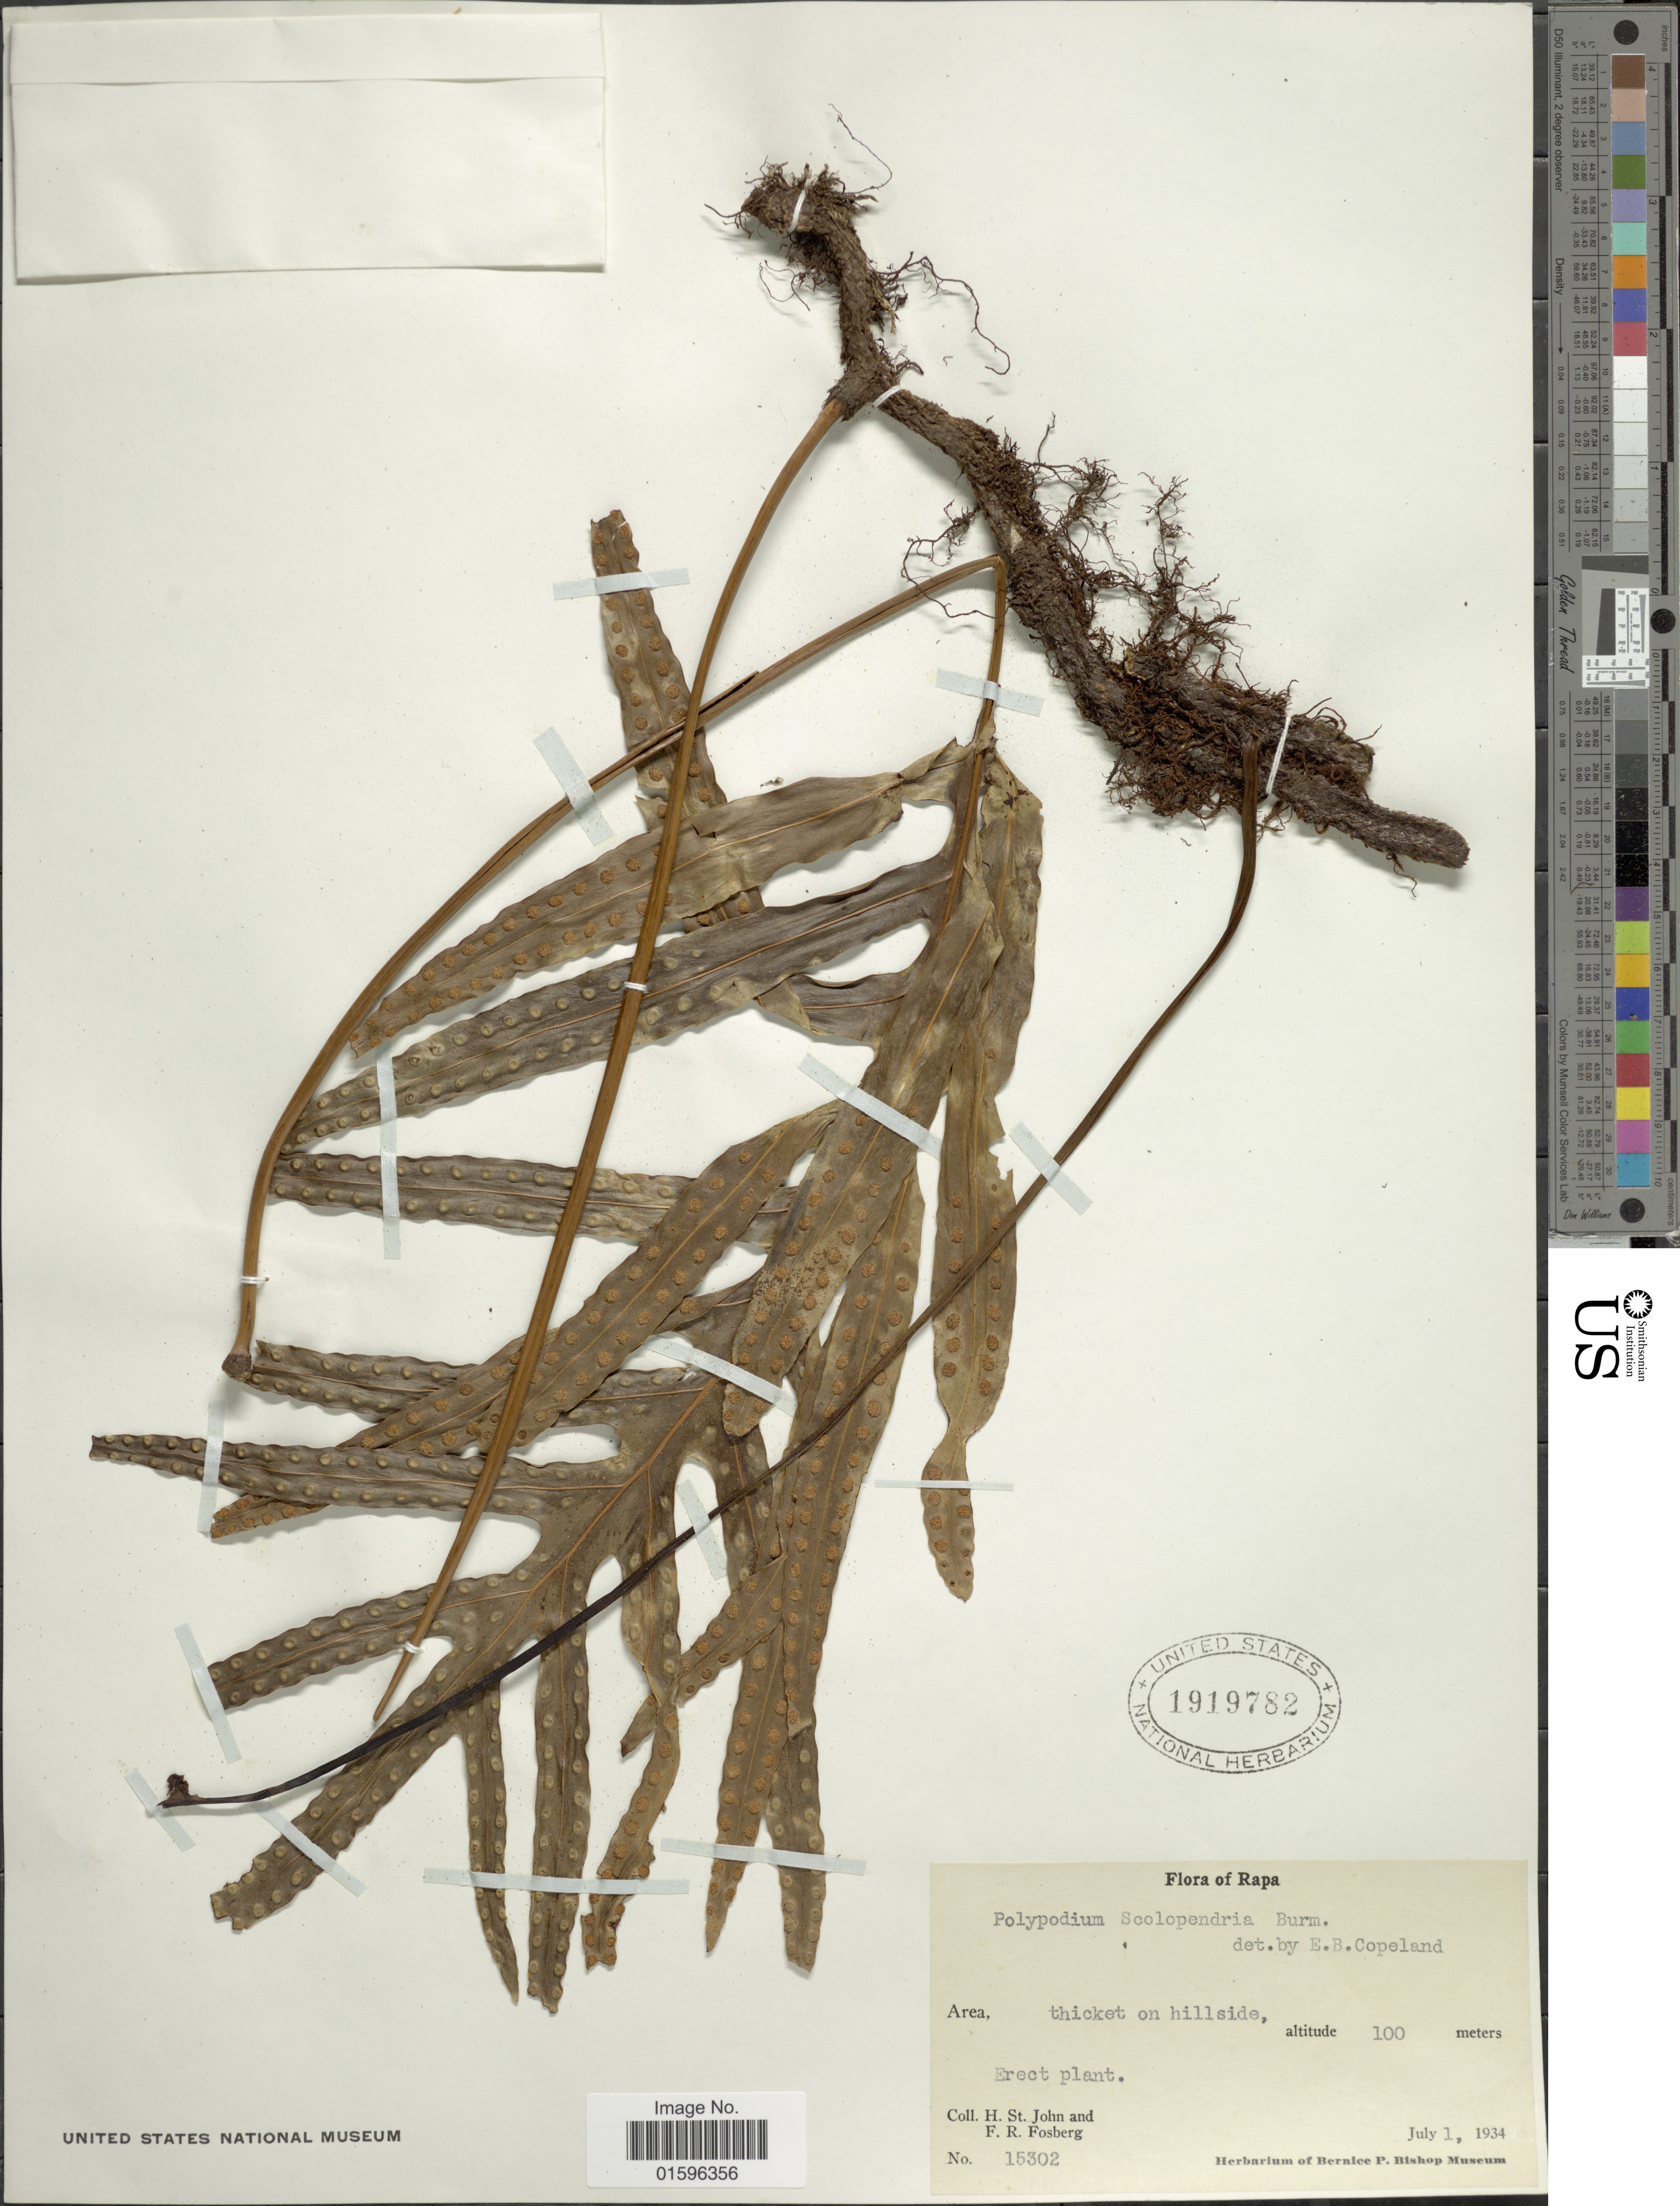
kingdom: Plantae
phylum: Tracheophyta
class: Polypodiopsida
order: Polypodiales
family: Polypodiaceae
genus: Polypodium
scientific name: Polypodium scolopendria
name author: Burm. f.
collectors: H. St. John & F. R. Fosberg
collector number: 15302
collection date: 1934-07-01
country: French Polynesia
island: Rapa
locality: Rapa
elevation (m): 100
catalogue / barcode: US 1919782